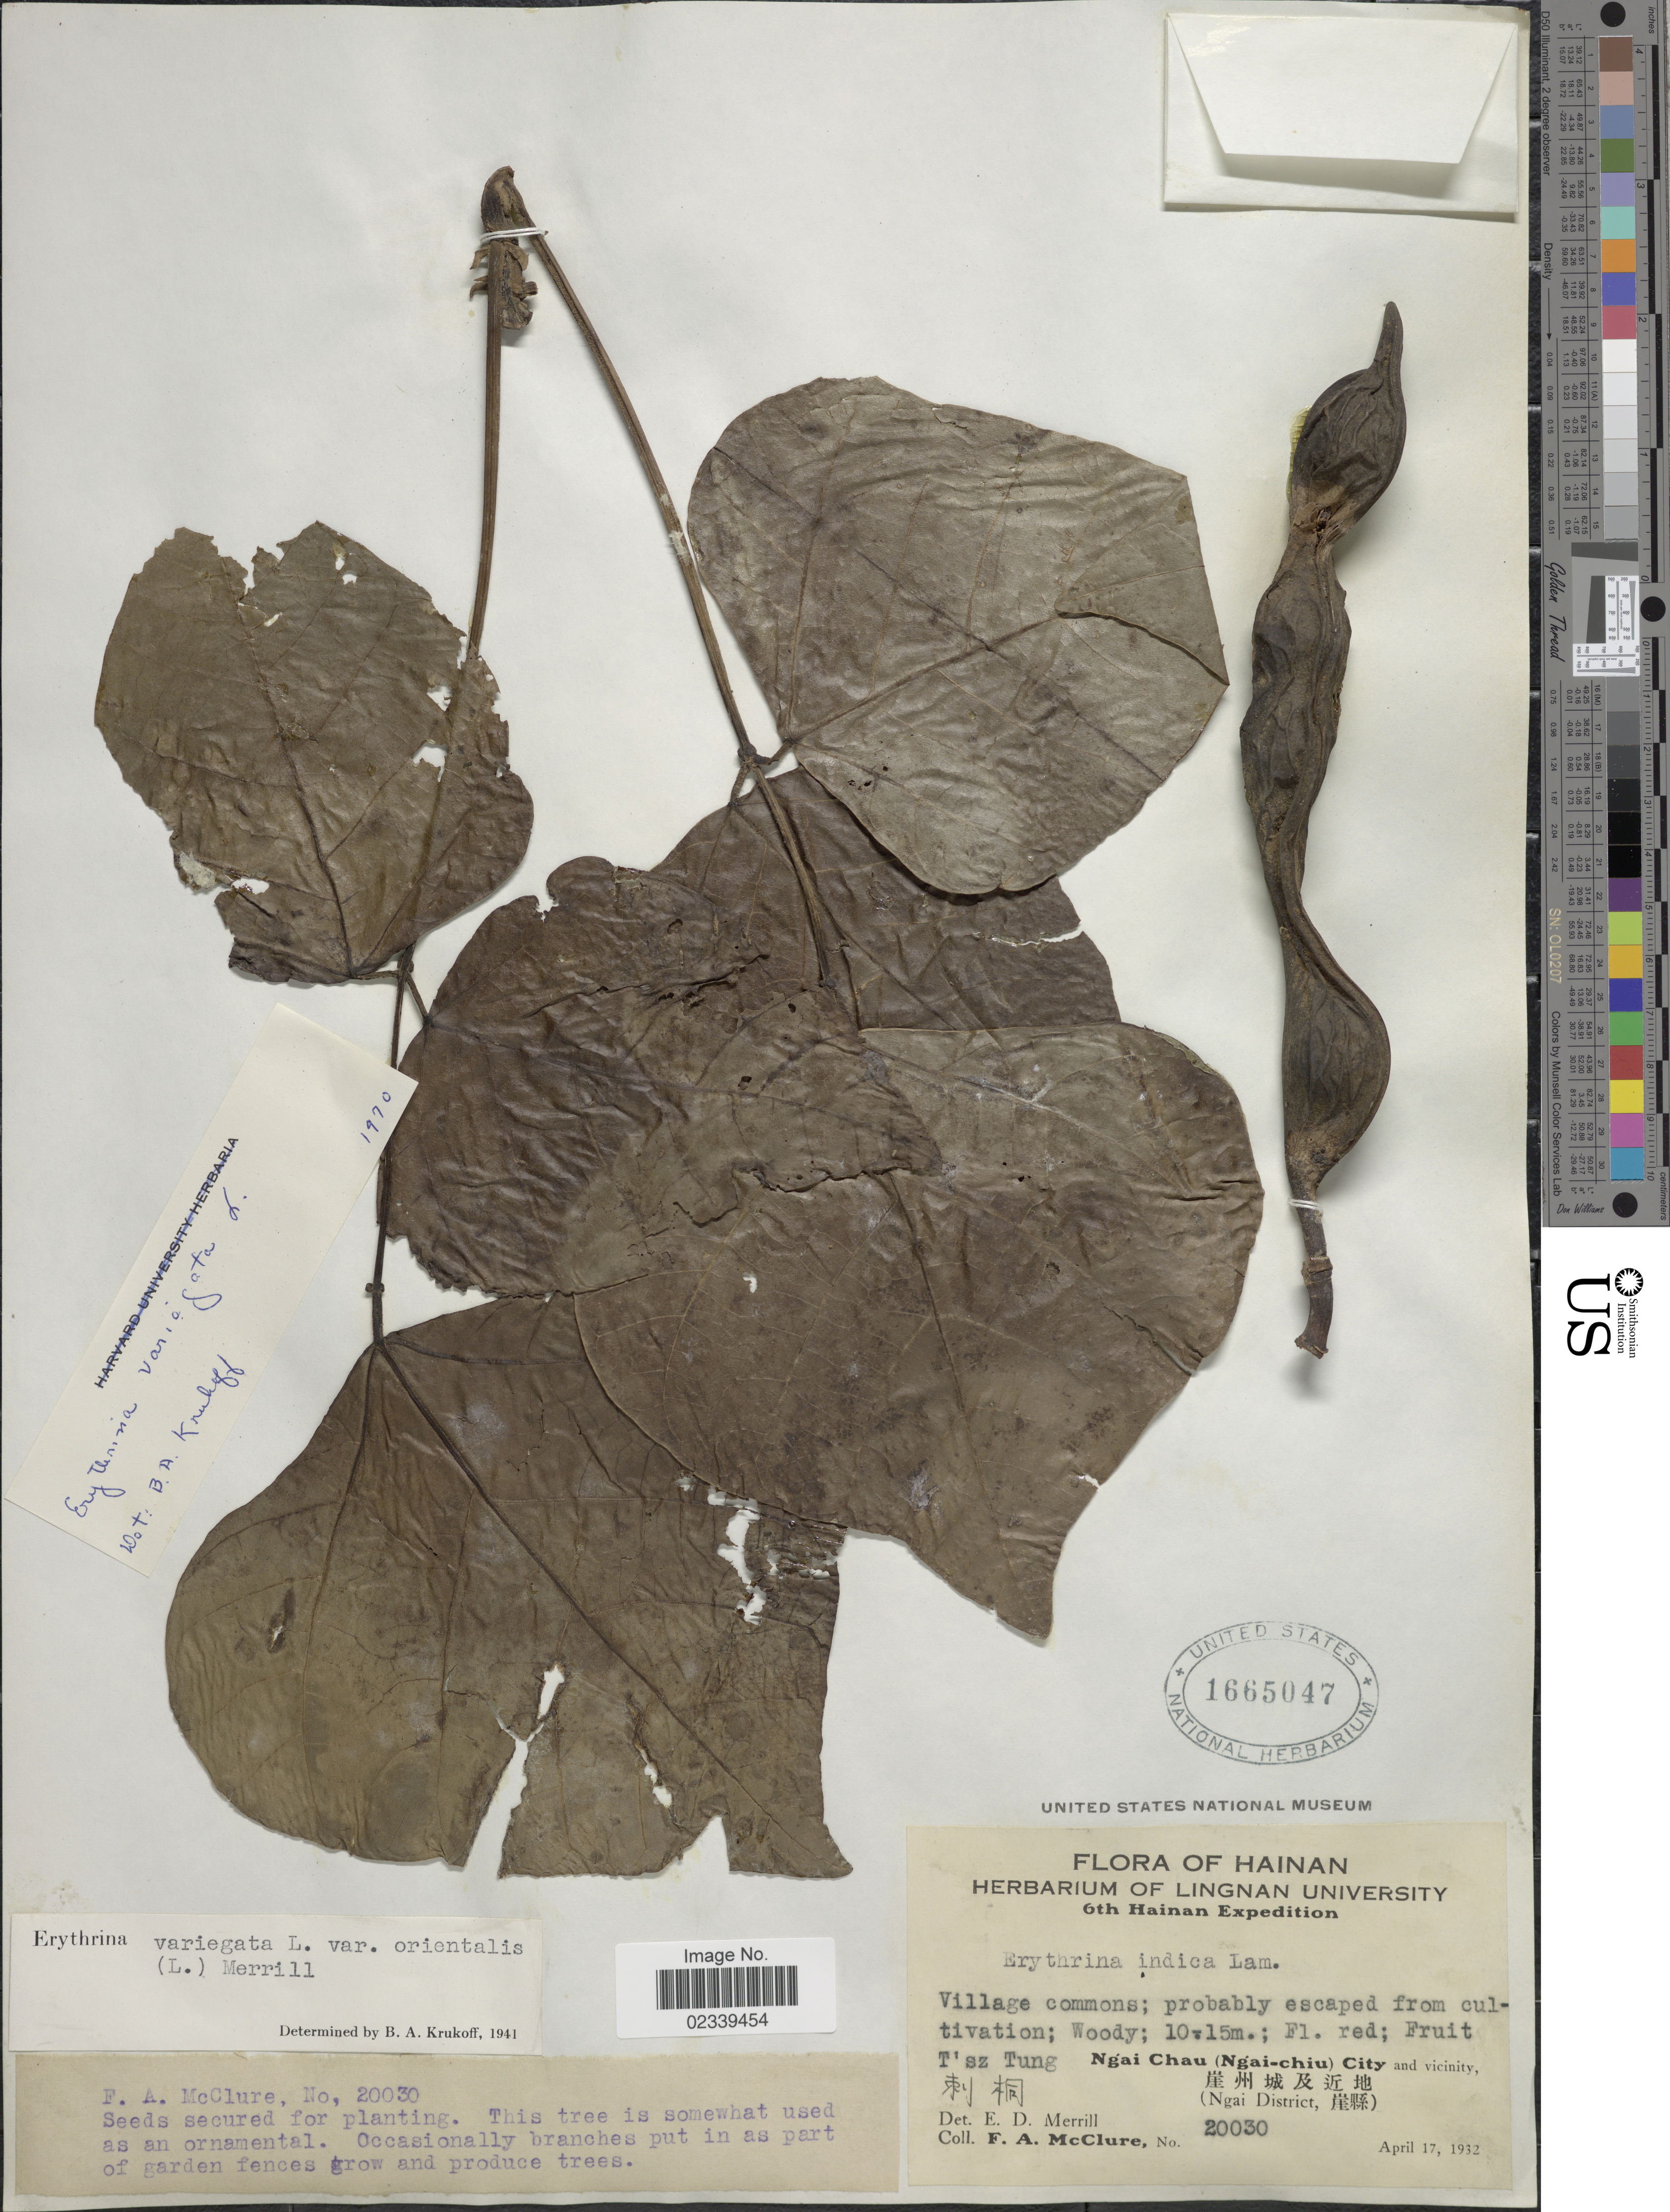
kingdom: Plantae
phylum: Tracheophyta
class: Magnoliopsida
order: Fabales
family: Fabaceae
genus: Erythrina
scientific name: Erythrina variegata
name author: L.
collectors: F. A. McClure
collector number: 20030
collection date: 1932-04-17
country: China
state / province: Hainan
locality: Village commons; probably escaped from cultivationT'sz Tung, (Ngai Chau-chiu) City and vicinity (Ngai District)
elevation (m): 10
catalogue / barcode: US 1665047